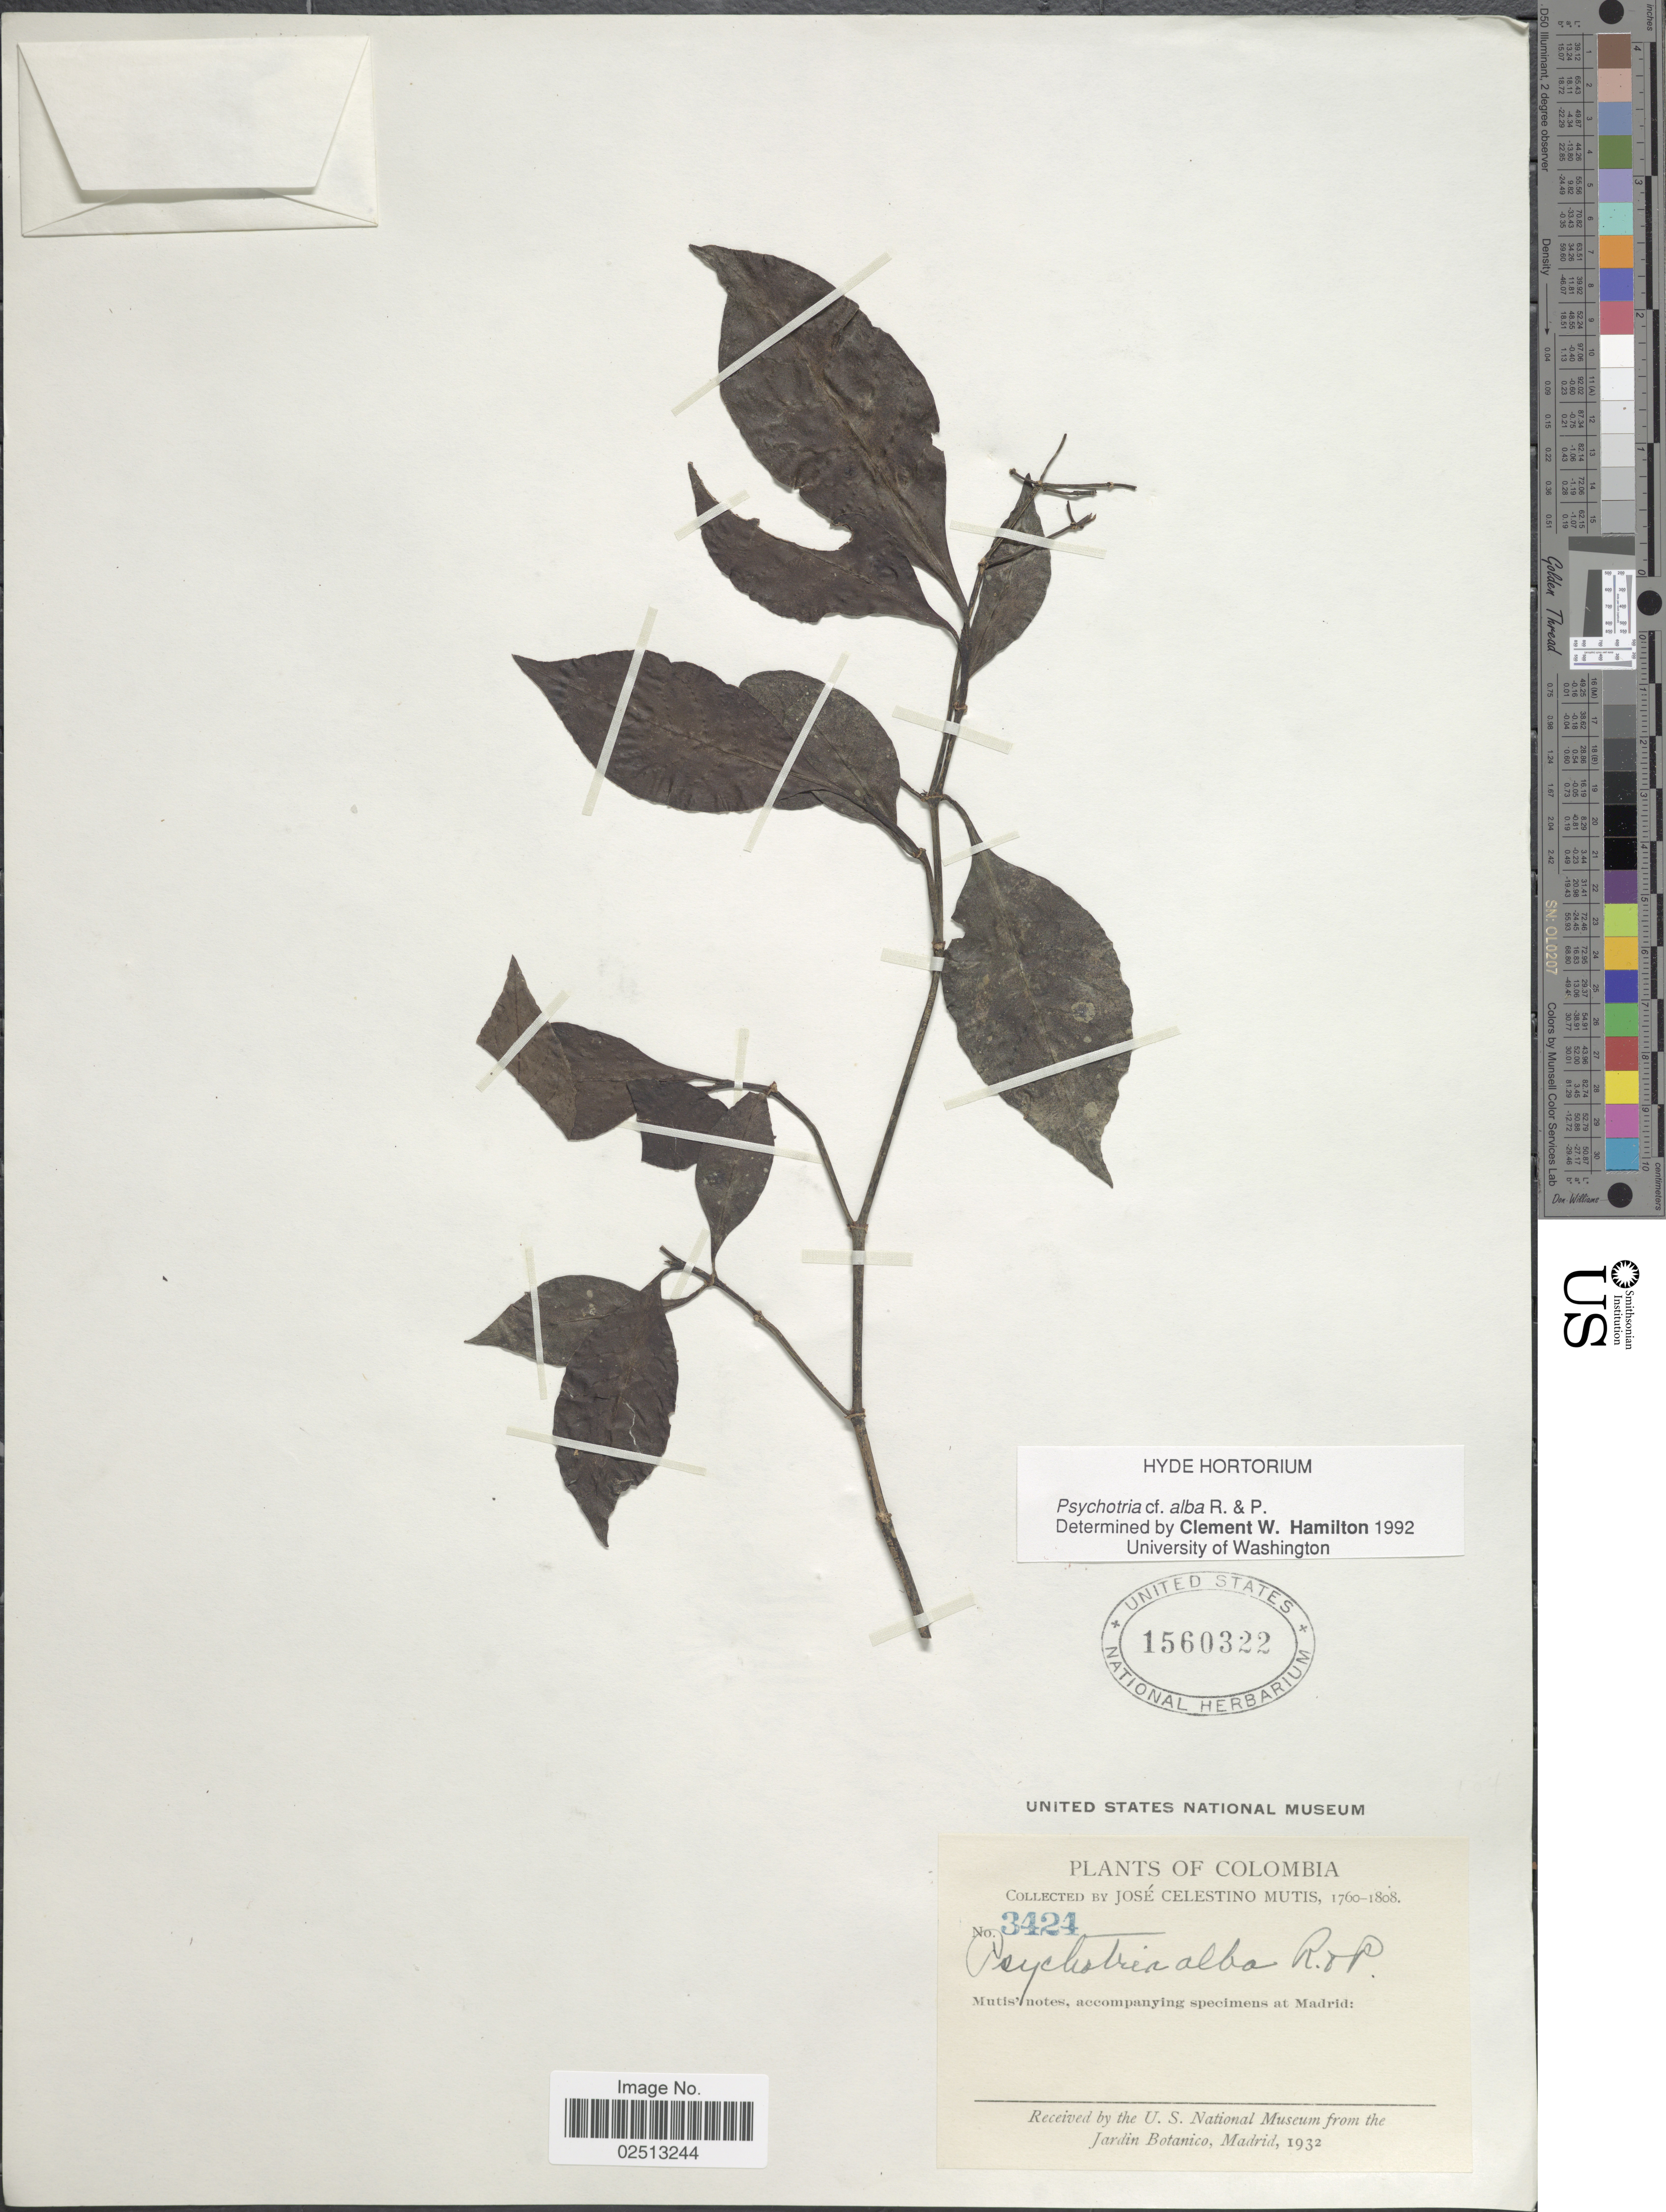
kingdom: Plantae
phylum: Tracheophyta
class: Magnoliopsida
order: Gentianales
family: Rubiaceae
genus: Psychotria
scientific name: Psychotria alba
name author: Ruiz & Pav.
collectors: J. C. B. Mutis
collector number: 3424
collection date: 1760/1808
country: Colombia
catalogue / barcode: US 1560322